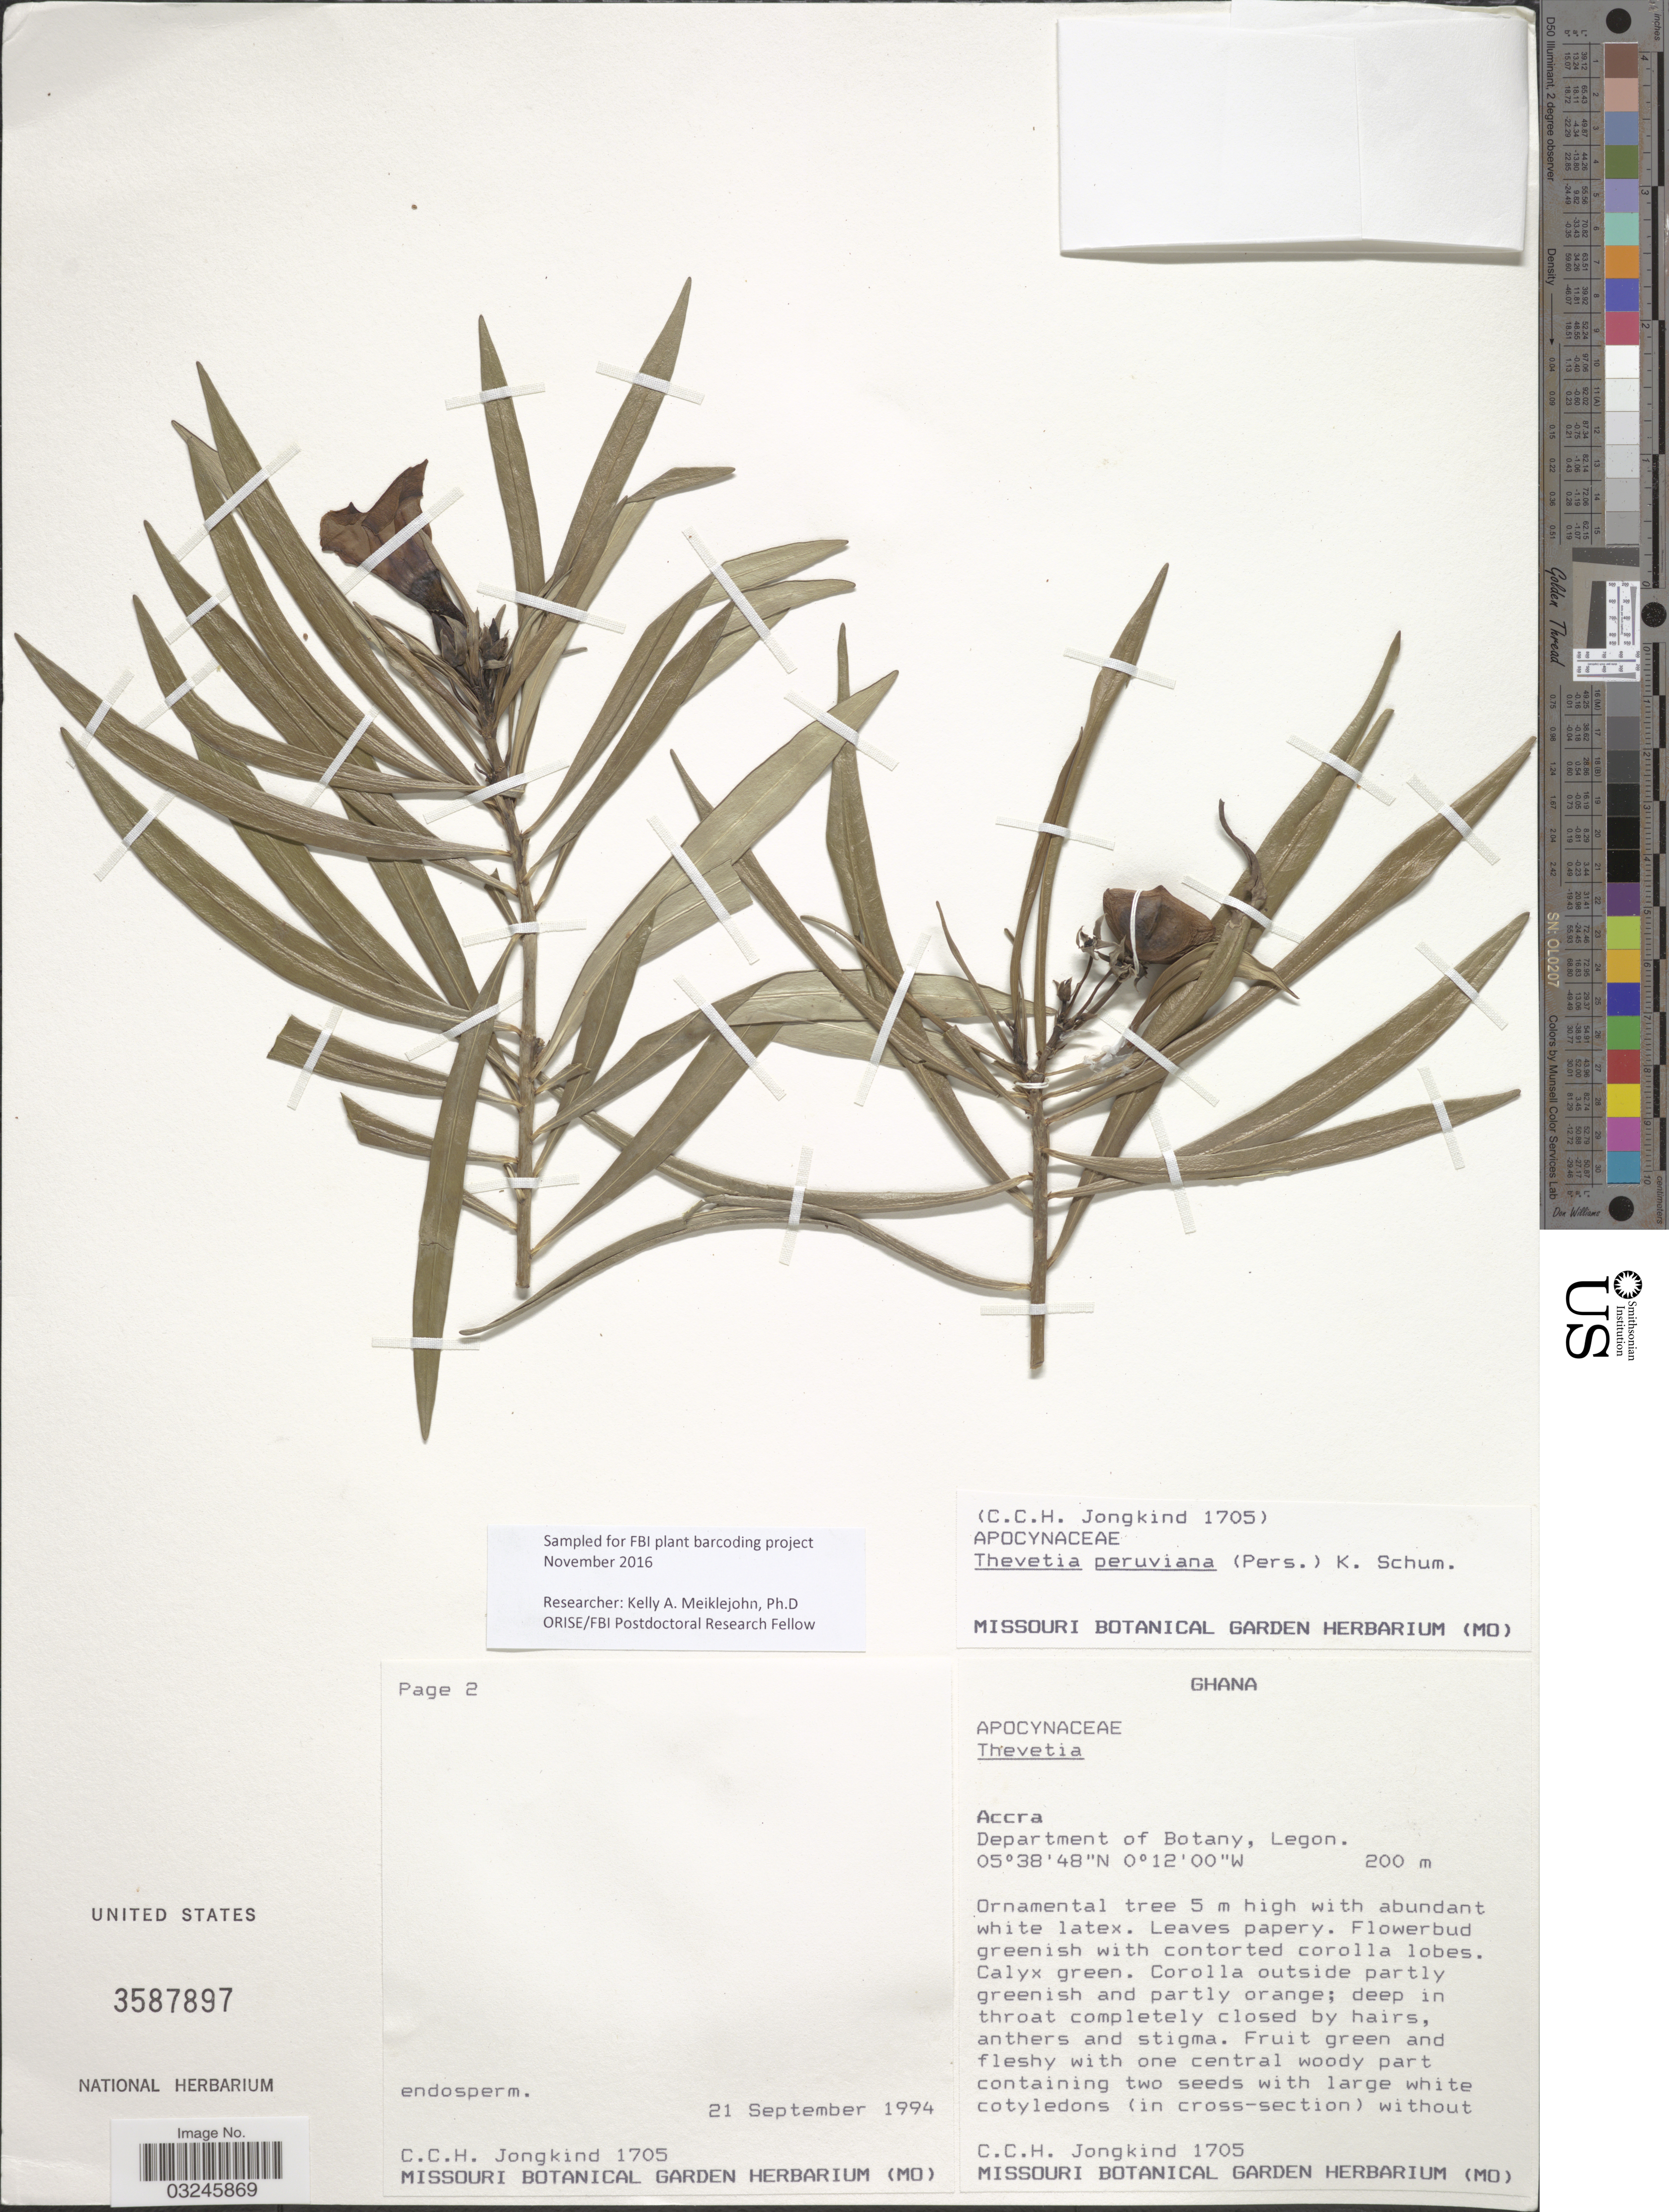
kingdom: Plantae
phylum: Tracheophyta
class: Magnoliopsida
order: Gentianales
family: Apocynaceae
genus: Thevetia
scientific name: Thevetia peruviana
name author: (Pers.) K. Schum.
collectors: C. C. Jongkind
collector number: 1705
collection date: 1994-09-21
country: Ghana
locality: Accra, Department of Botany, Legon.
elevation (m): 200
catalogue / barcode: US 3587897